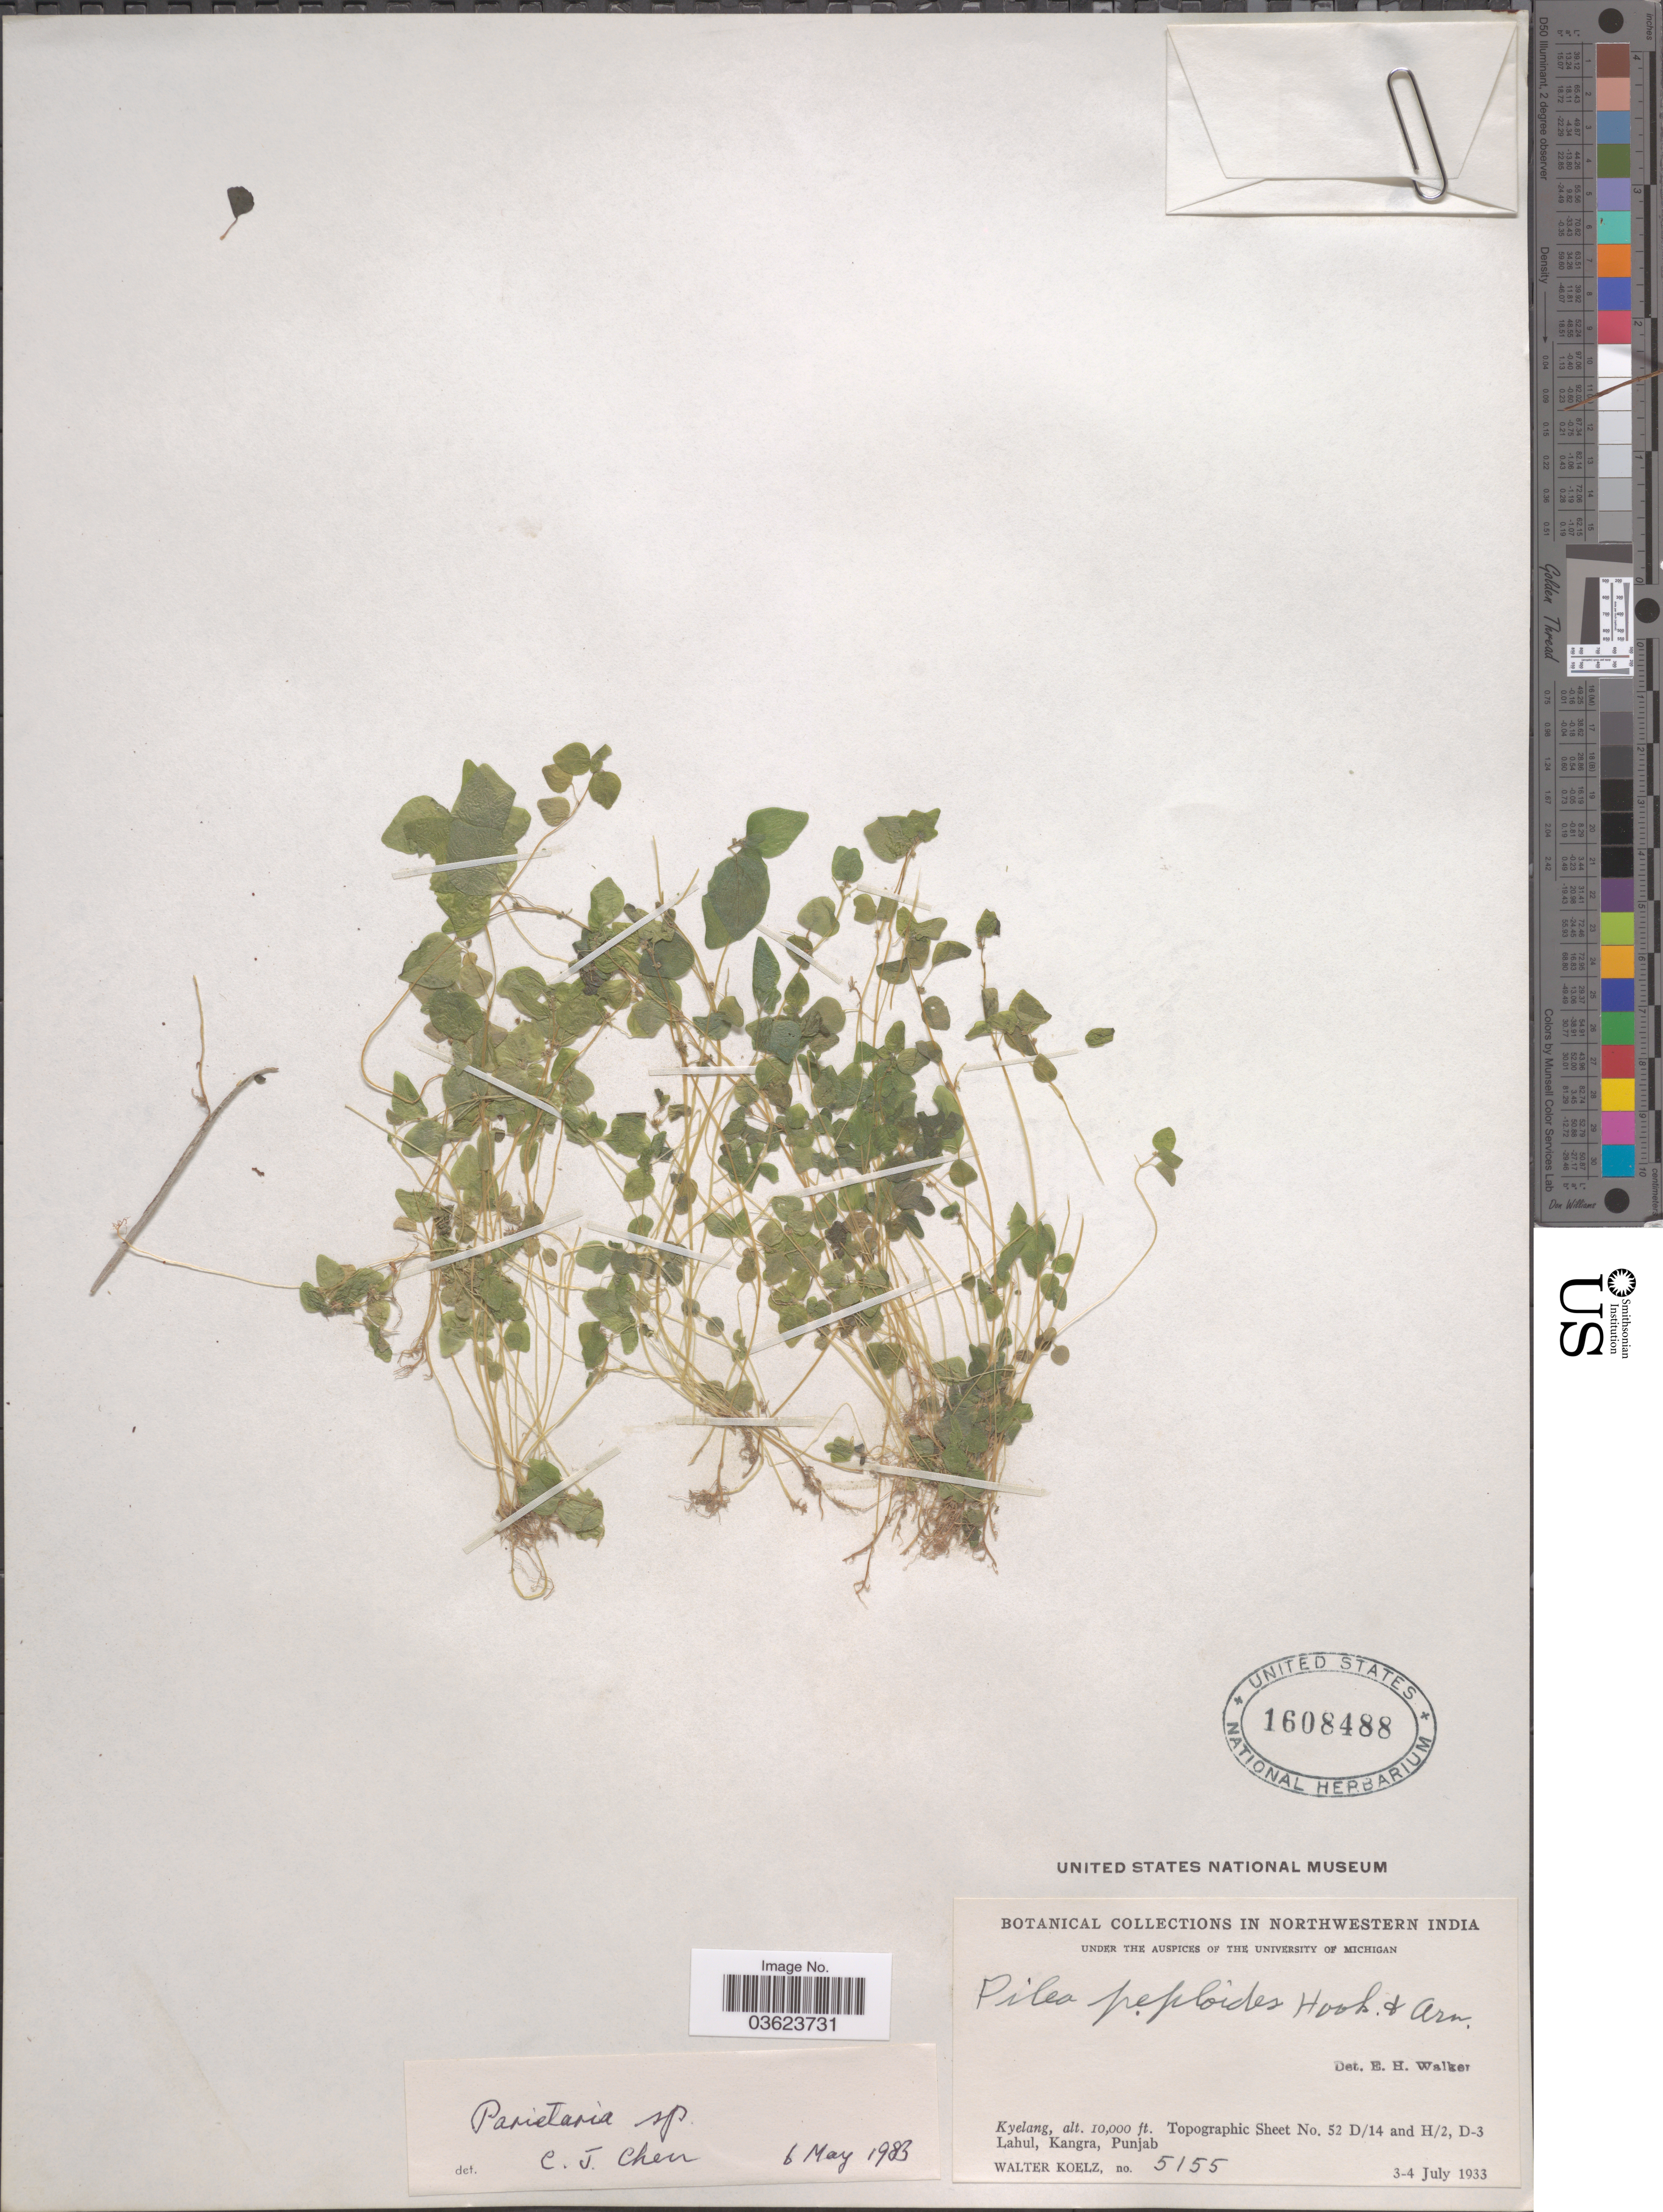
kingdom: Plantae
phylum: Tracheophyta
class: Magnoliopsida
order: Rosales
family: Urticaceae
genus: Pilea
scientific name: Pilea peploides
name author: (Gaudich.) Hook. & Arn.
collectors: W. N. Koelz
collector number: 5155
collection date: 1933-07-03/1933-07-04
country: India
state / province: Punjab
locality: Northwestern India. Kyelang, Topographic Sheet No. 52 D/14 and H/2, D-3 Lahul, Kangra.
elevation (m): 3048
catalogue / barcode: US 1608488